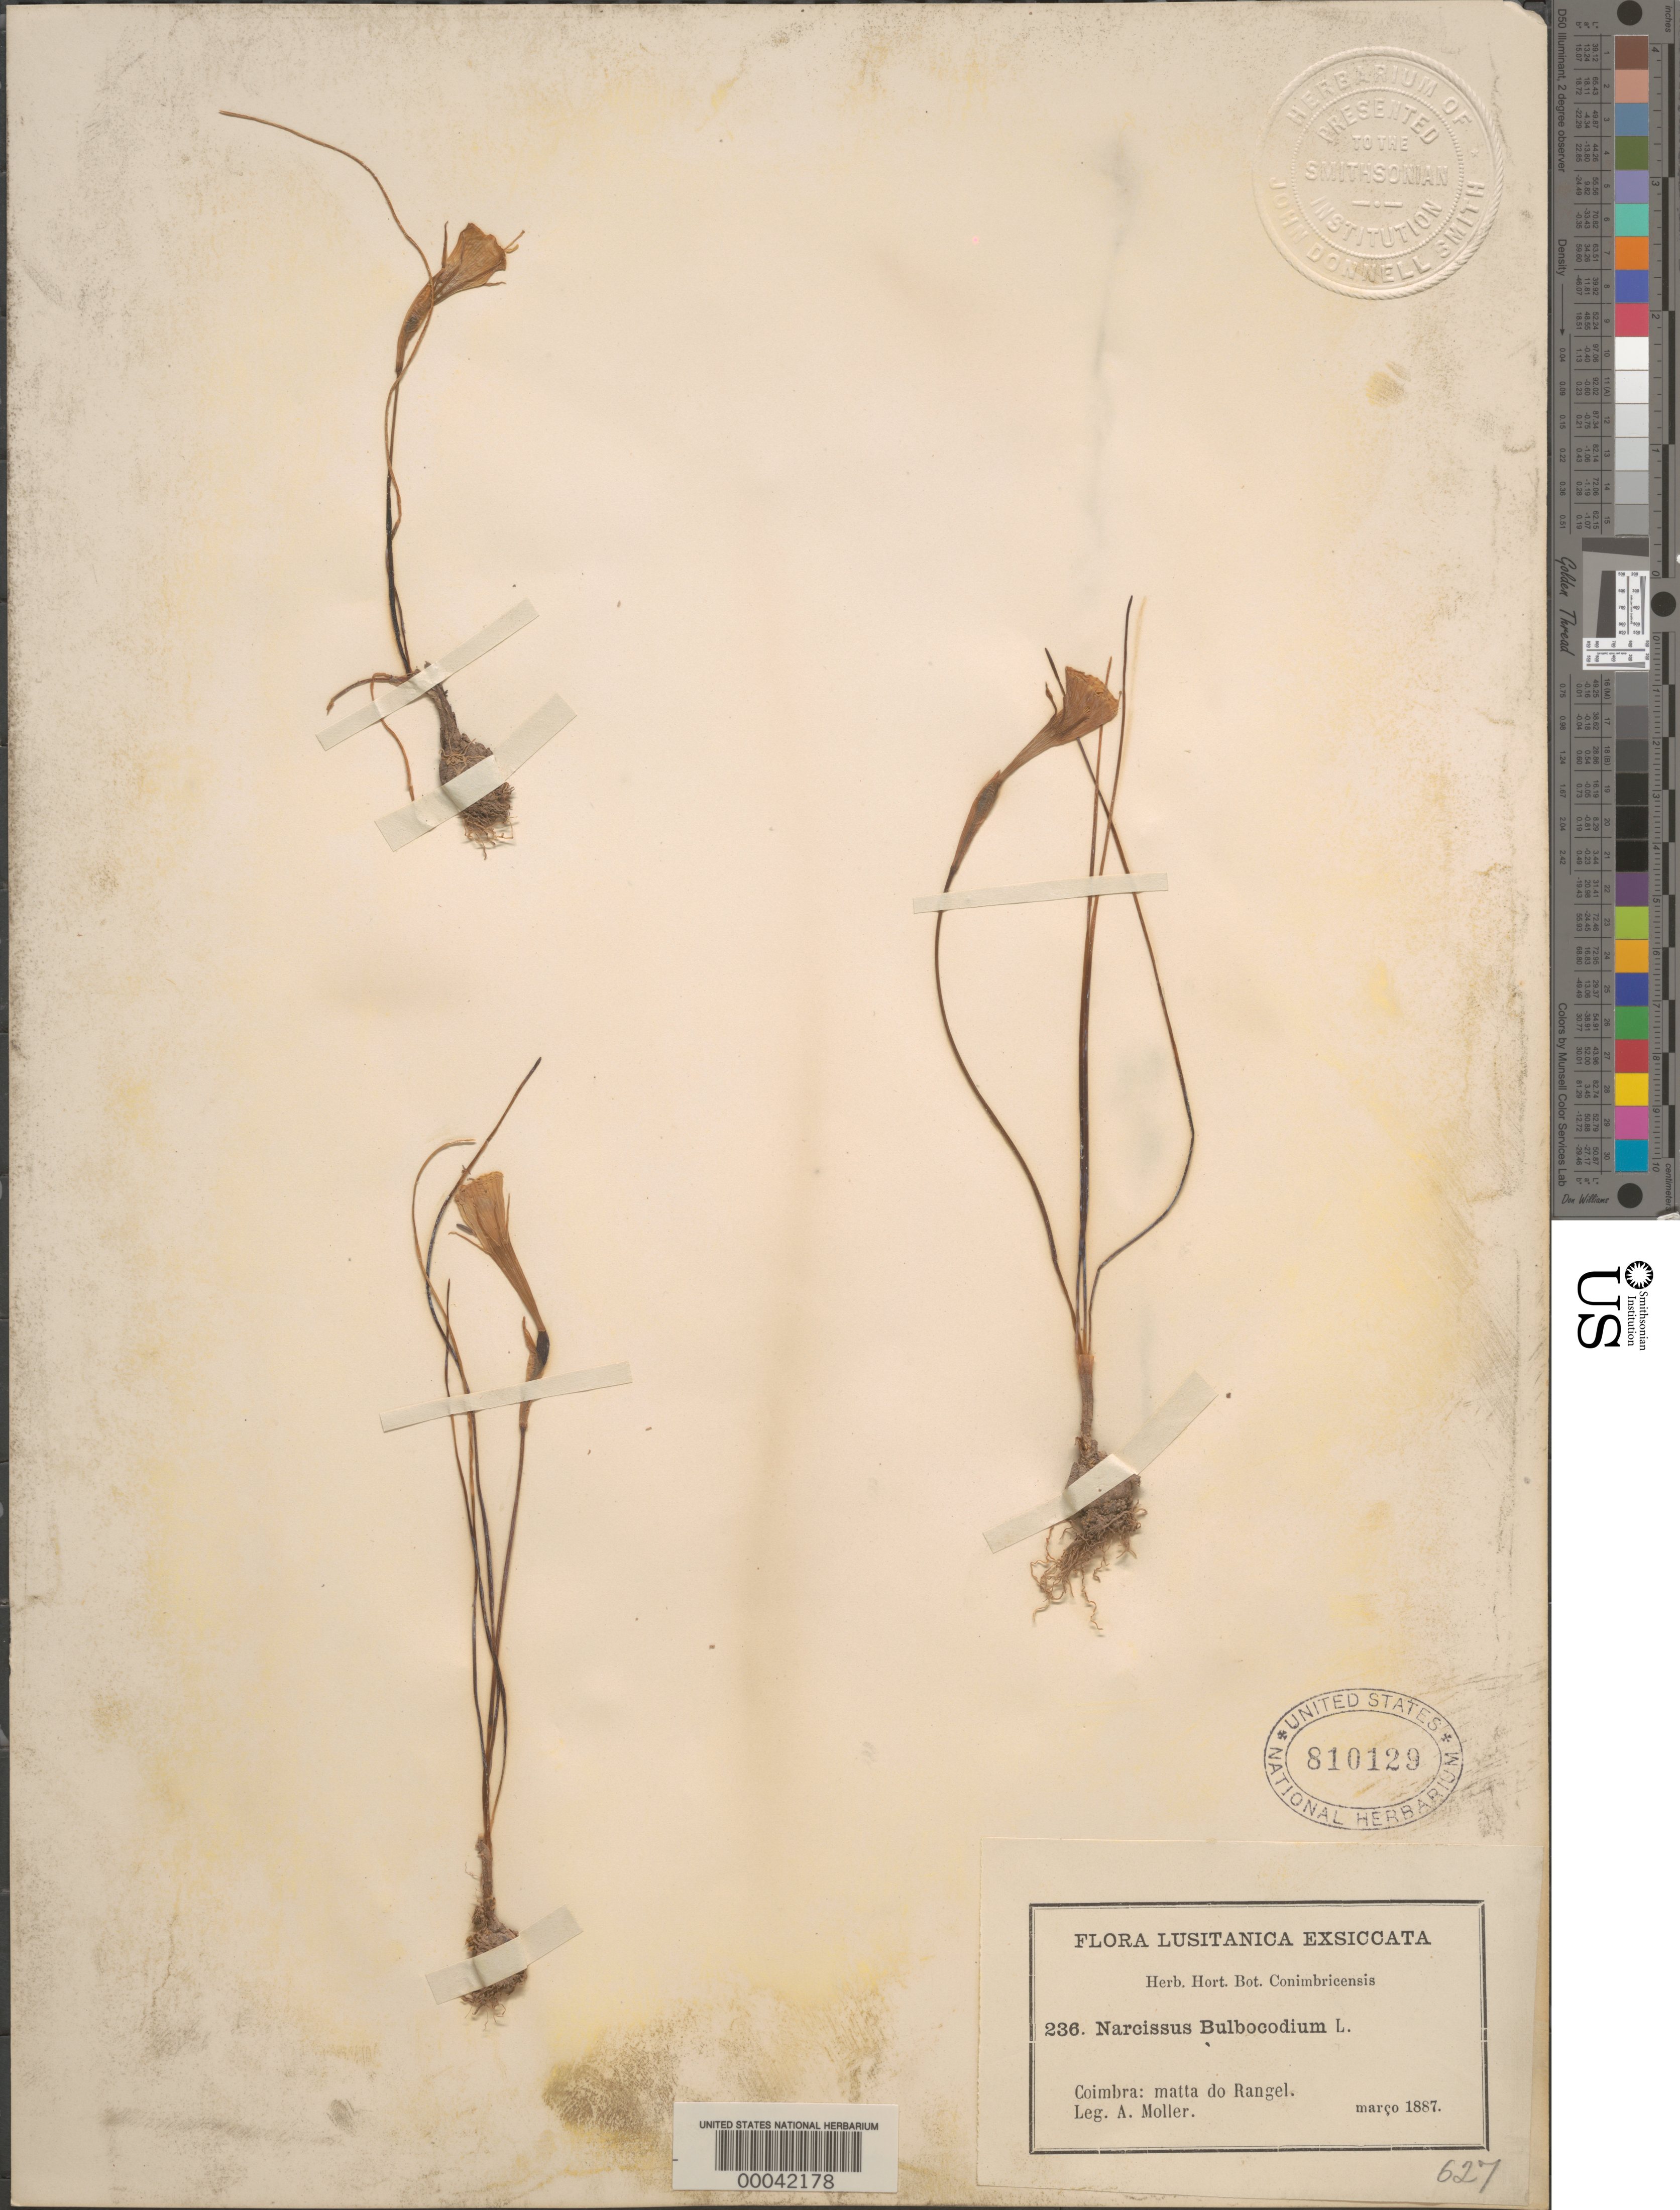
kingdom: Plantae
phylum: Tracheophyta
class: Liliopsida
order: Asparagales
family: Amaryllidaceae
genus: Narcissus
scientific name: Narcissus bulbocodium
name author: L.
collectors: A. Moller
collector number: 236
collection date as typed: Mar 1887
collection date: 1887-03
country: Portugal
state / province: Coimbra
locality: Matta do rangel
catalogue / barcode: US 810129